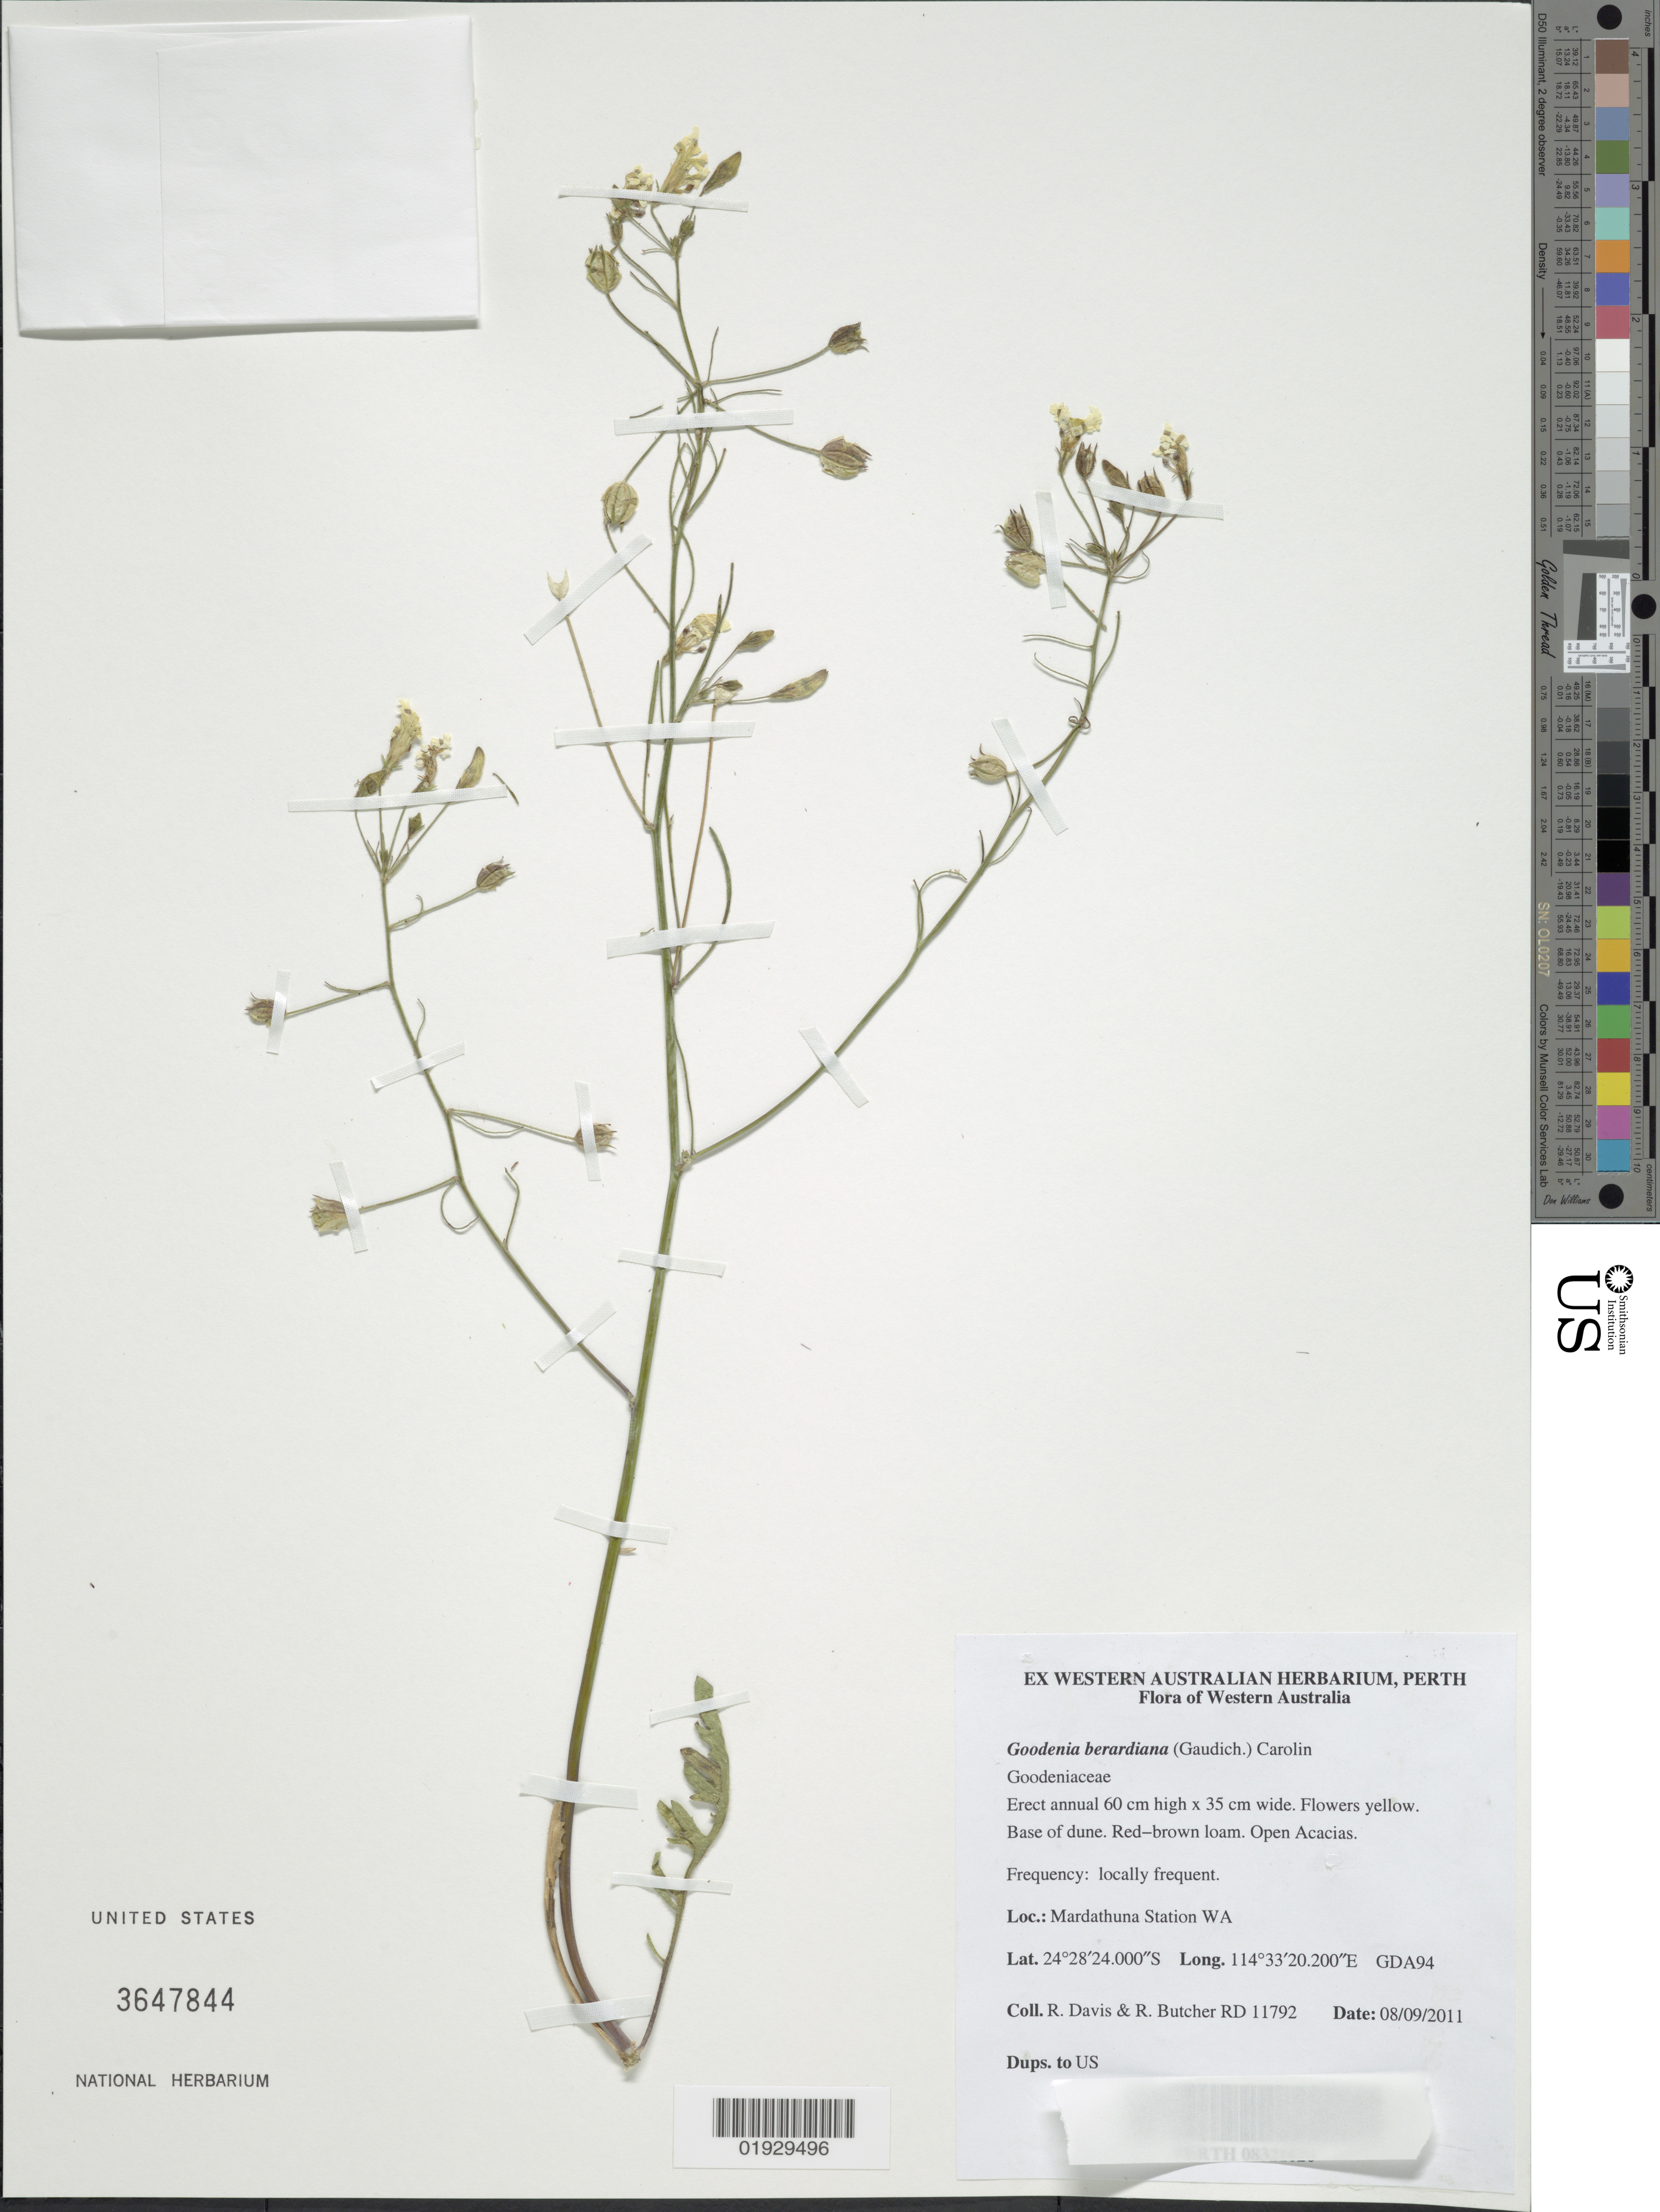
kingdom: Plantae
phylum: Tracheophyta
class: Magnoliopsida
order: Asterales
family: Goodeniaceae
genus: Goodenia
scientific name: Goodenia berardiana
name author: (Gaudich.) Carolin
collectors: R. Davis & R. Butcher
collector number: RD11792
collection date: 2011-09-08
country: Australia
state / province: Western Australia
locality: Mardathuna Station WA, GDA94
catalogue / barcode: US 3647844